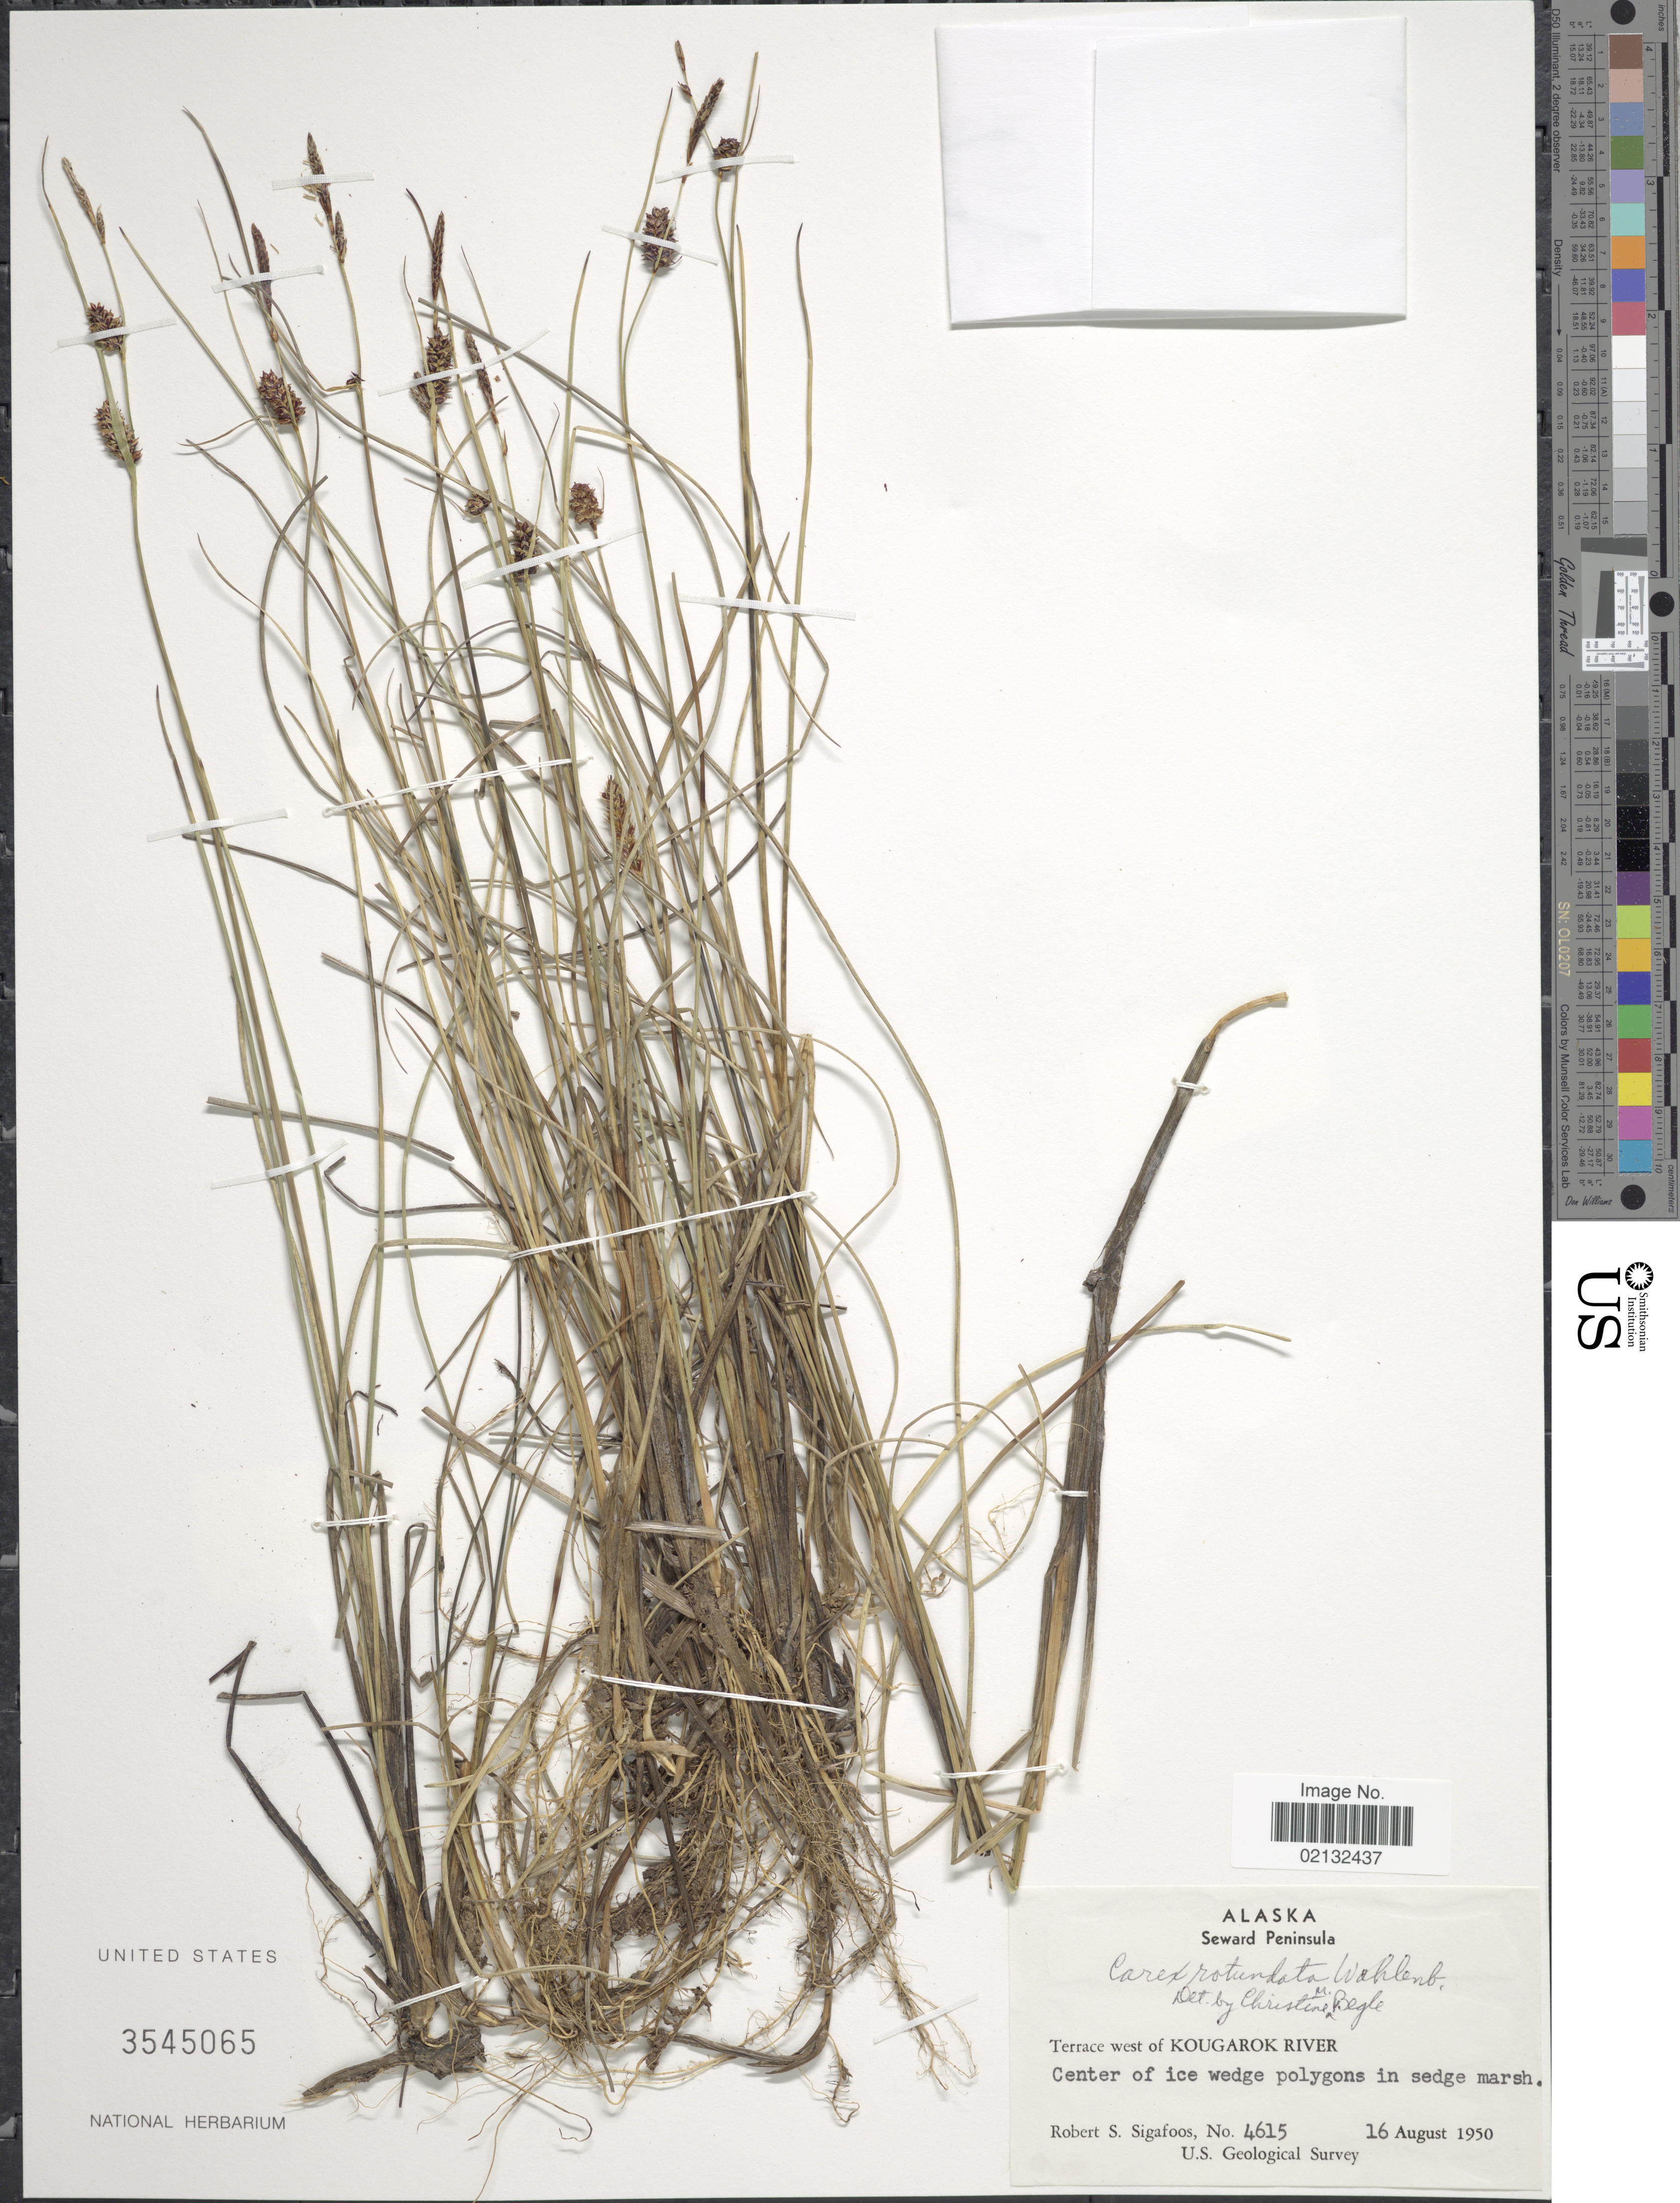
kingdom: Plantae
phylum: Tracheophyta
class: Liliopsida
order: Poales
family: Cyperaceae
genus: Carex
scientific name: Carex rotundata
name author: Wahlenb.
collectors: R. Sigafoos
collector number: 4615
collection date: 1950-08-16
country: United States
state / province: Alaska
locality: Seward Peninsula. Terrace west of Kougarok River.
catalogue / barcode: US 3545065